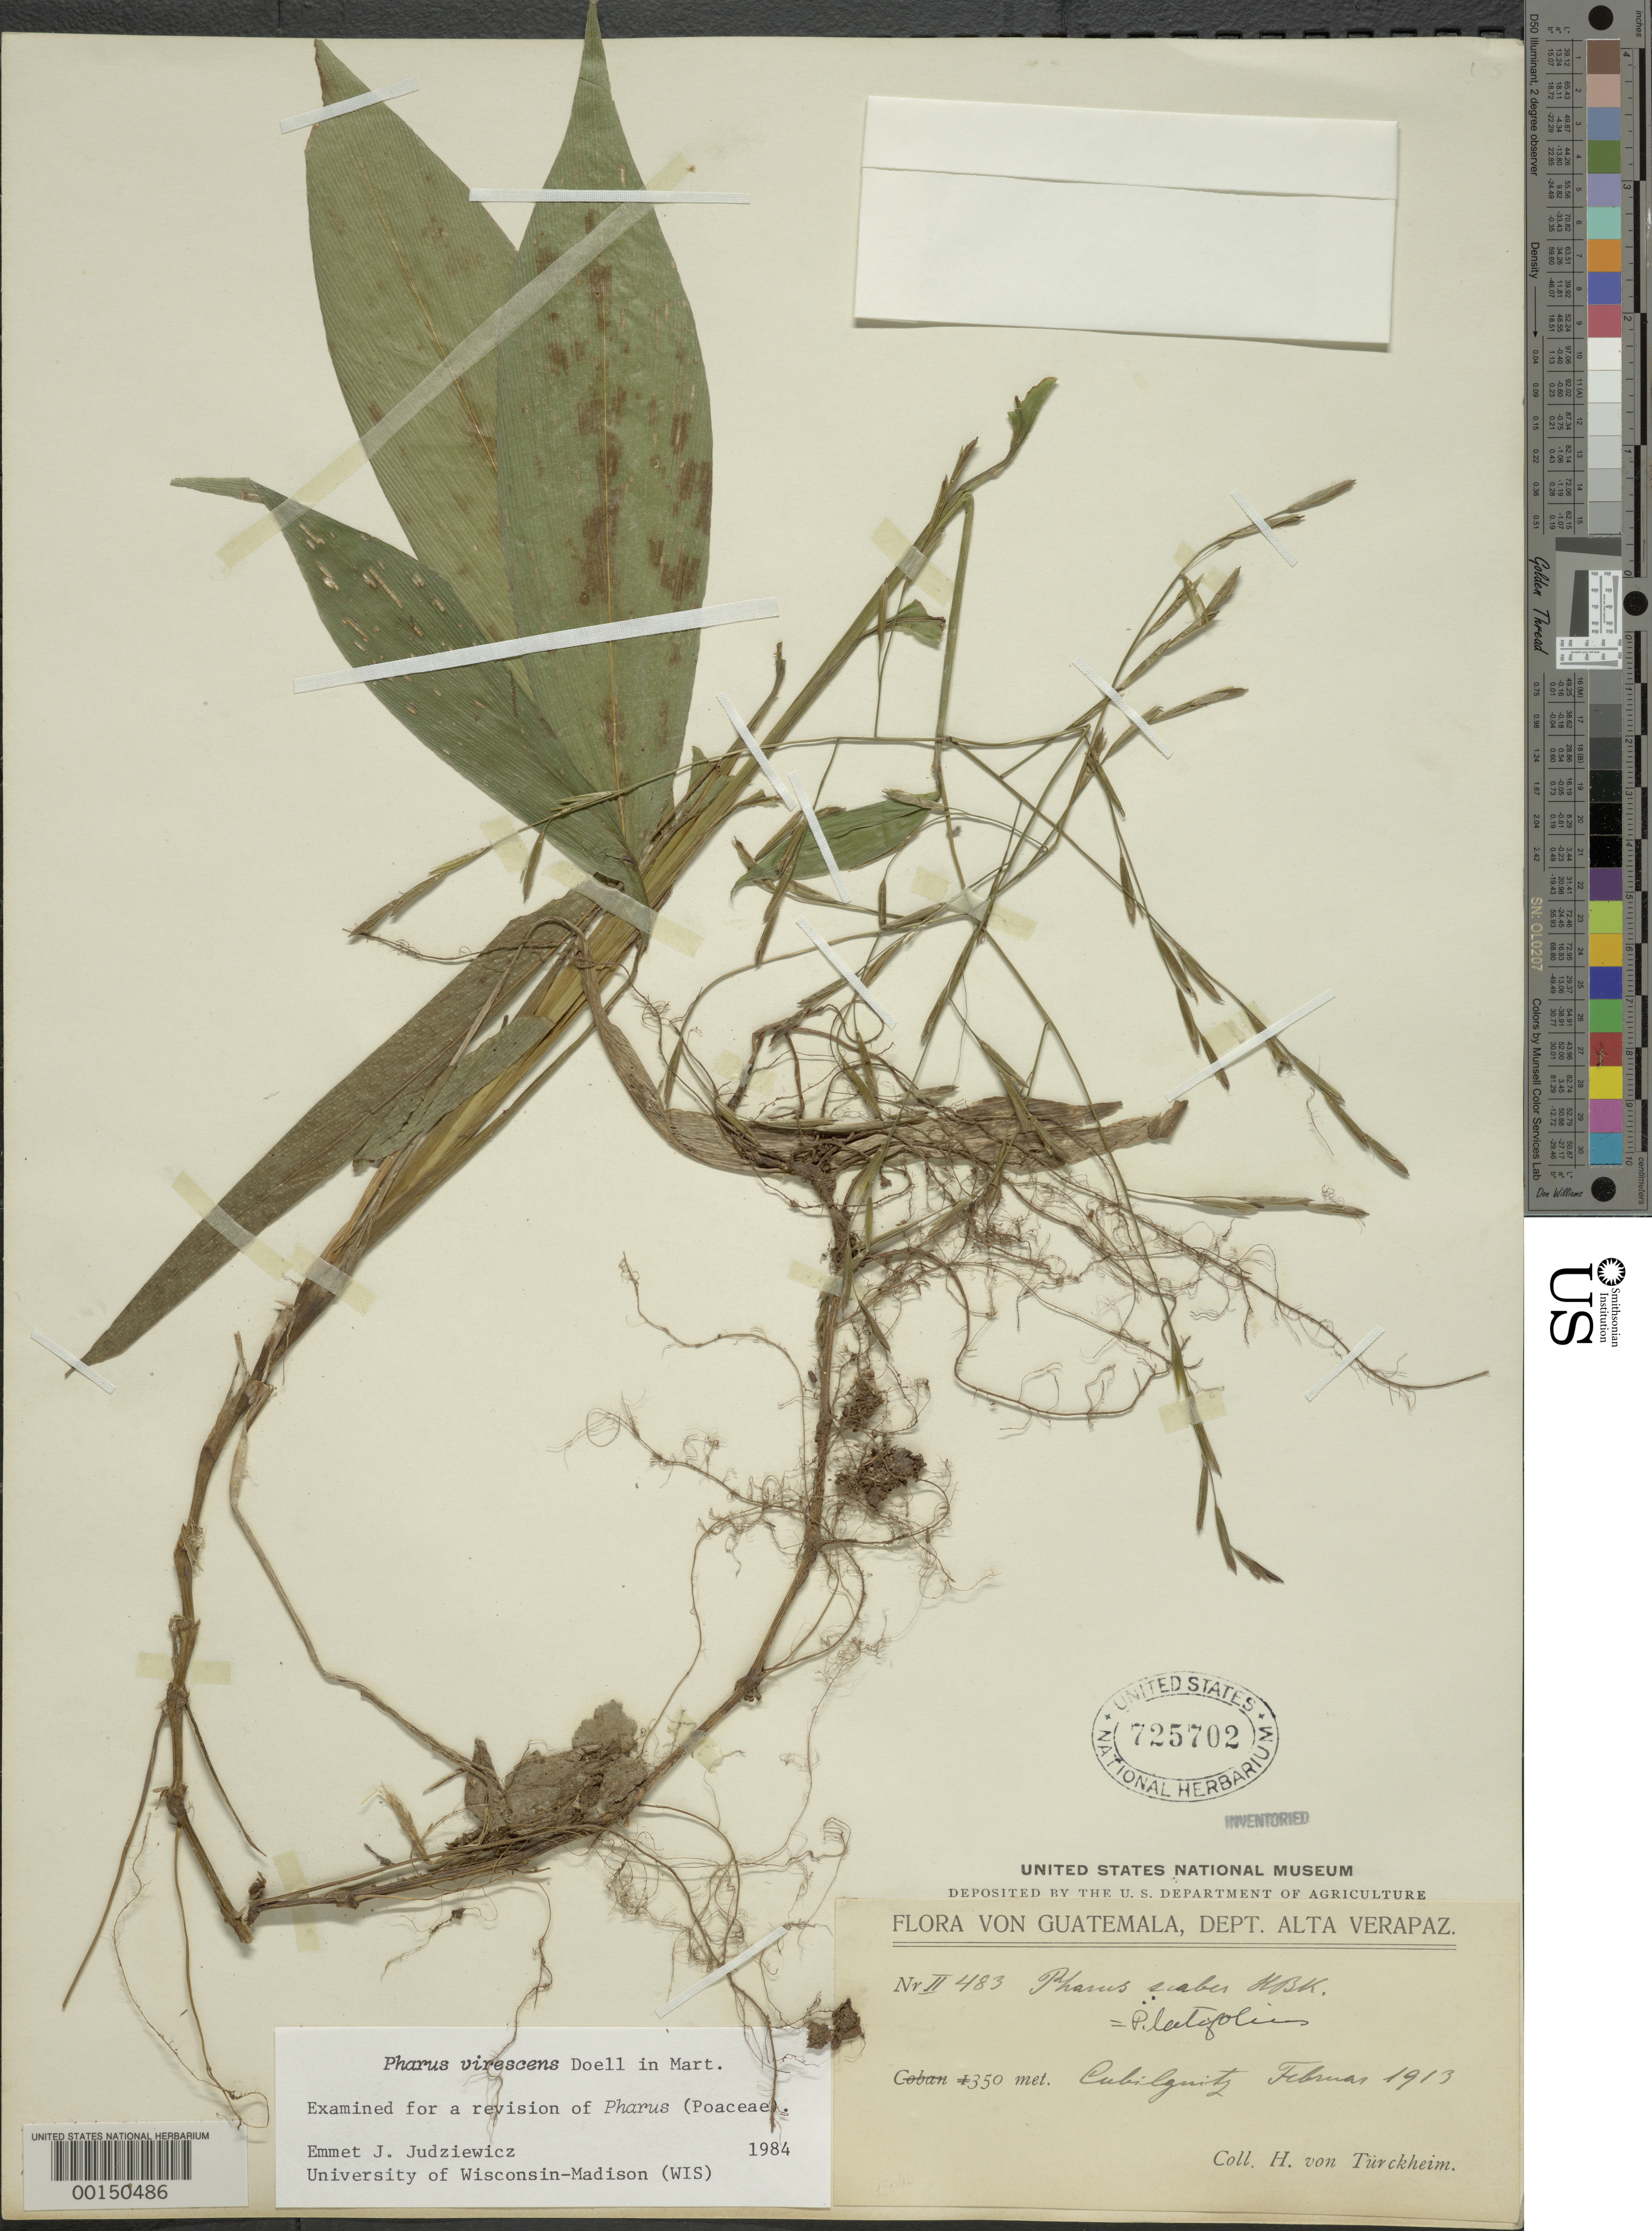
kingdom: Plantae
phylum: Tracheophyta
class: Liliopsida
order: Poales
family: Poaceae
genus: Pharus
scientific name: Pharus virescens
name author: Döll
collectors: H. von Türckheim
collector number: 483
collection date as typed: Feb 1913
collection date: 1913-02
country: Guatemala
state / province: Alta Verapaz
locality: Cubilquitz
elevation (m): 350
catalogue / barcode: US 725702